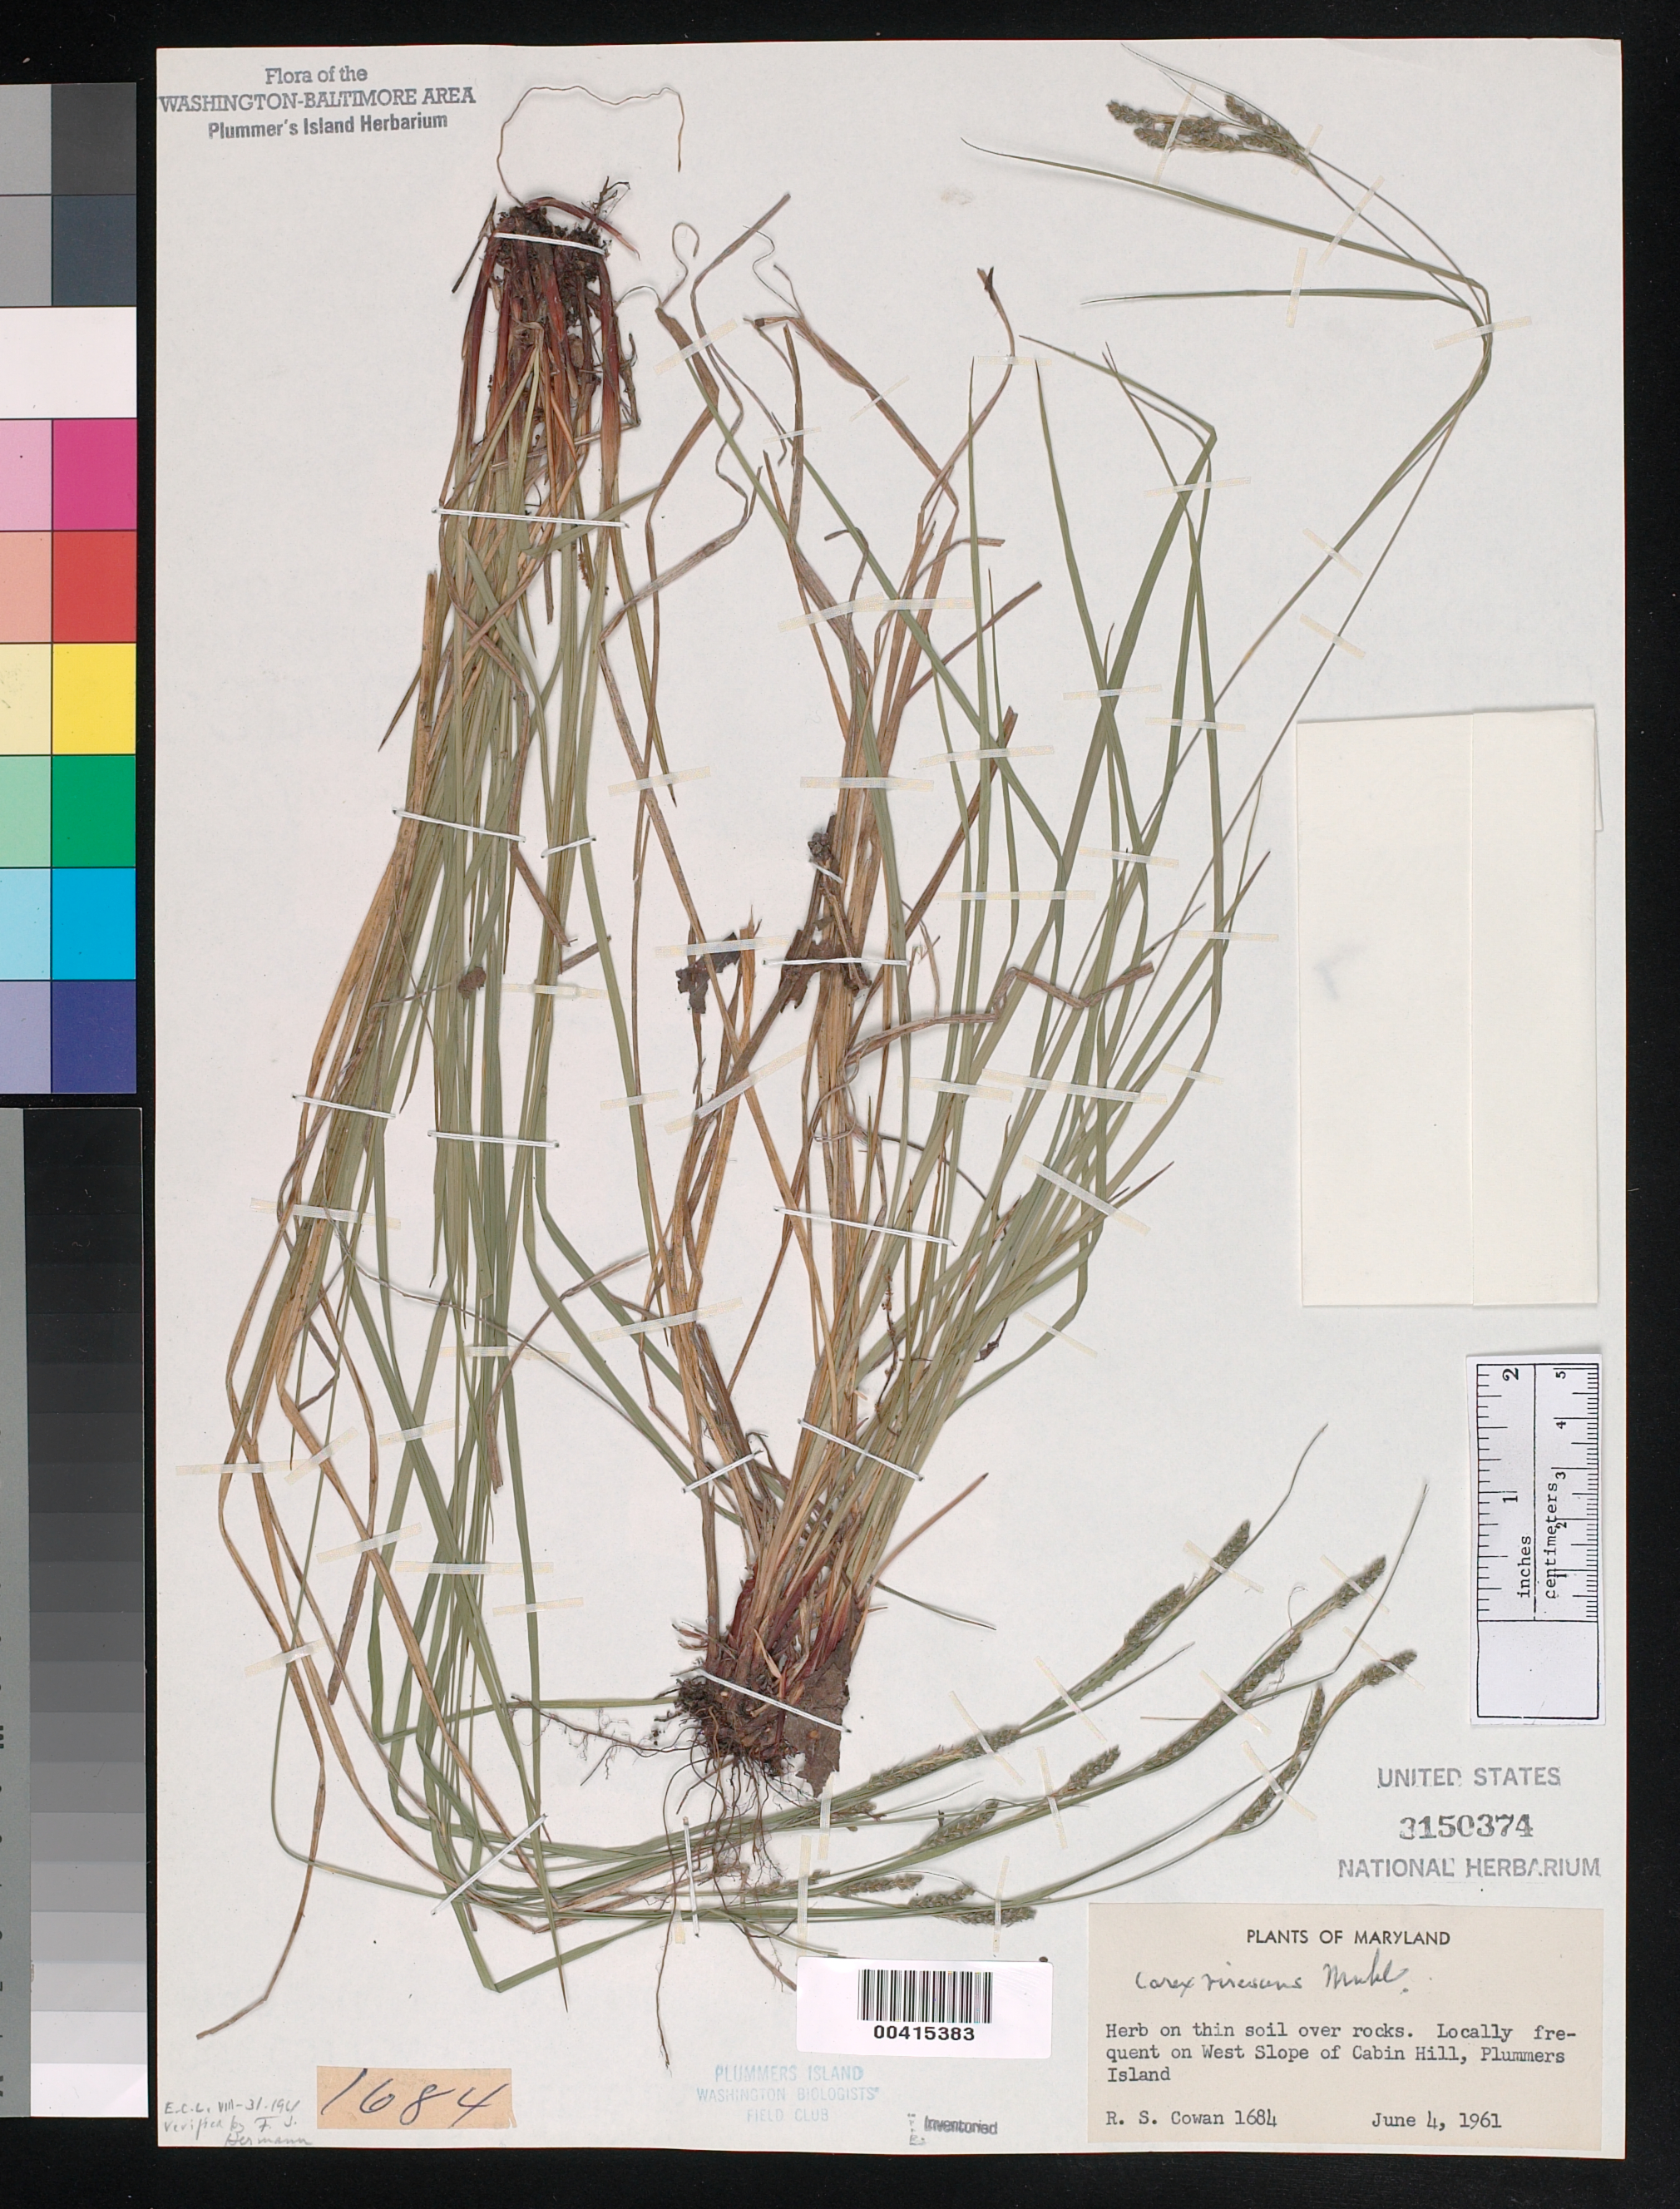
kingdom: Plantae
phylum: Tracheophyta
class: Liliopsida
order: Poales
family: Cyperaceae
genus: Carex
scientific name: Carex virescens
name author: Muhl. ex Willd.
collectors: R. S. Cowan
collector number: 1684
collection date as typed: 04 Jun 1961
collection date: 1961-06-04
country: United States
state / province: Maryland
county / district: Montgomery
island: Plummers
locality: Plummer's Island; west slope of Cabin Hill Plummers Island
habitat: Thin soil over rocks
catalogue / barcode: US 3150374